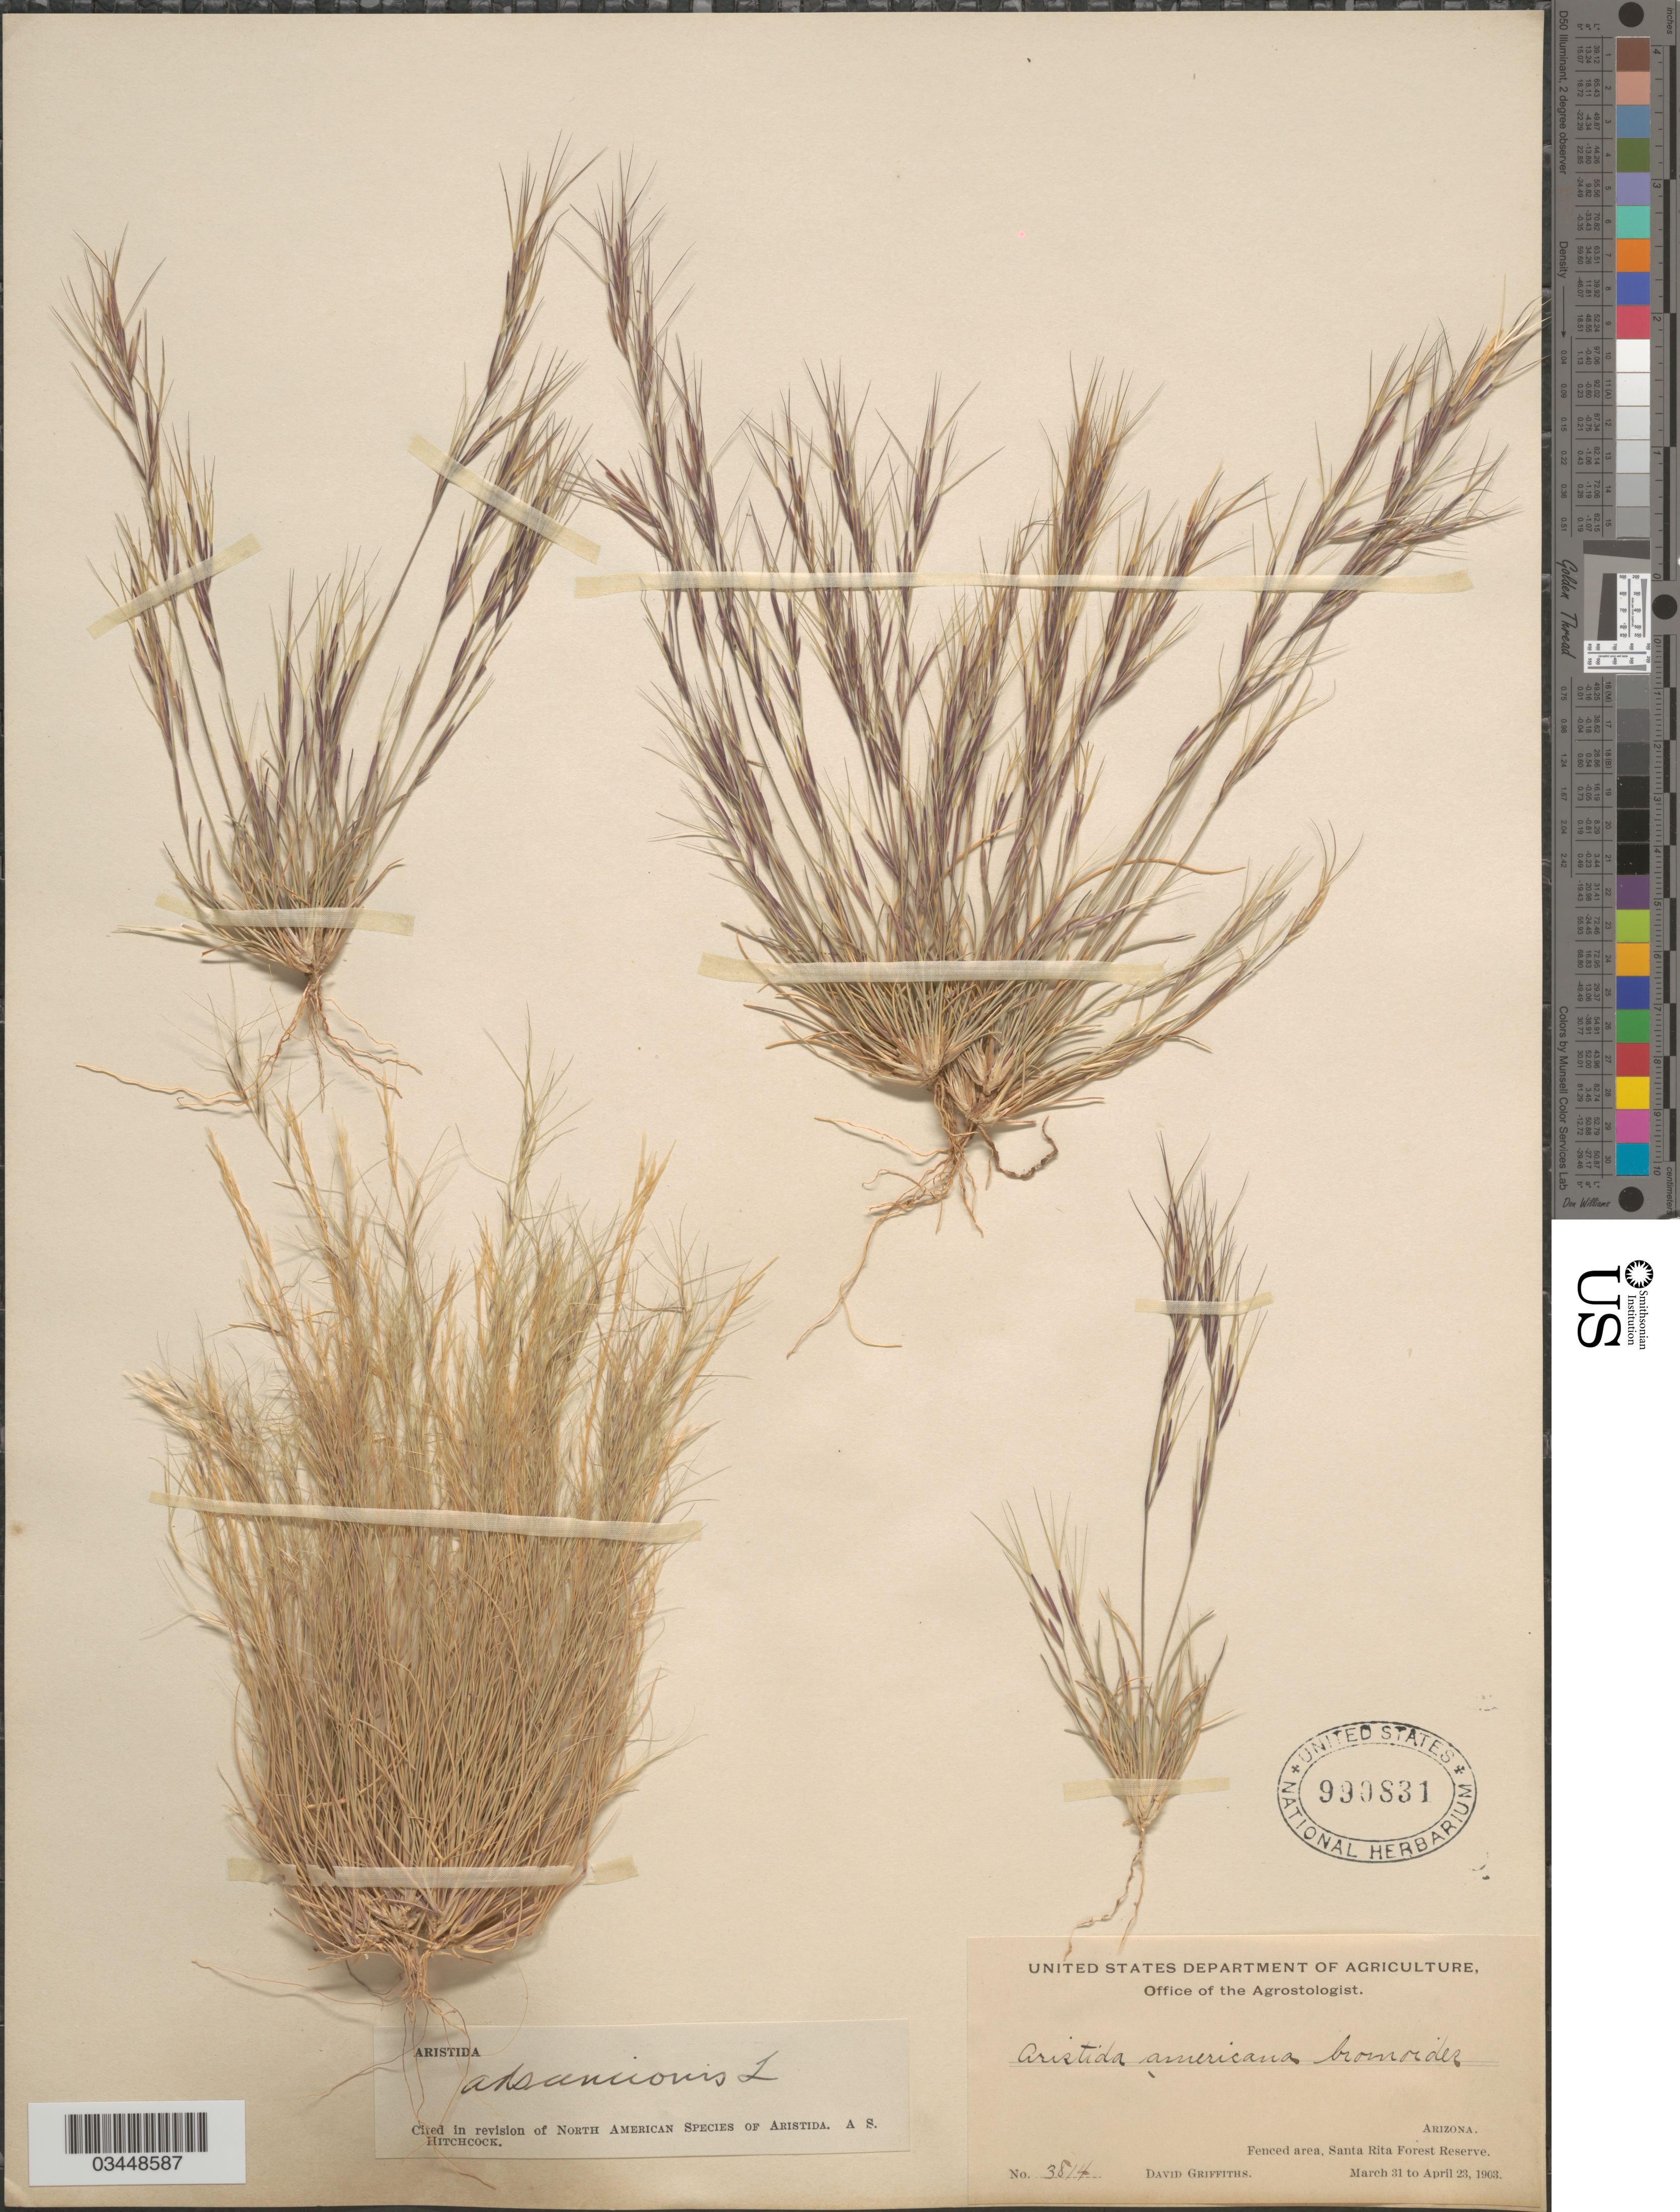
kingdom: Plantae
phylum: Tracheophyta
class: Liliopsida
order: Poales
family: Poaceae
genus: Aristida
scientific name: Aristida adscensionis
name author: L.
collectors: D. Griffiths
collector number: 3814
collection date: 1903-03-31/1903-04-23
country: United States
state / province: Arizona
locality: Fenced area, Santa Rita Forest Reserve.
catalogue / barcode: US 990831